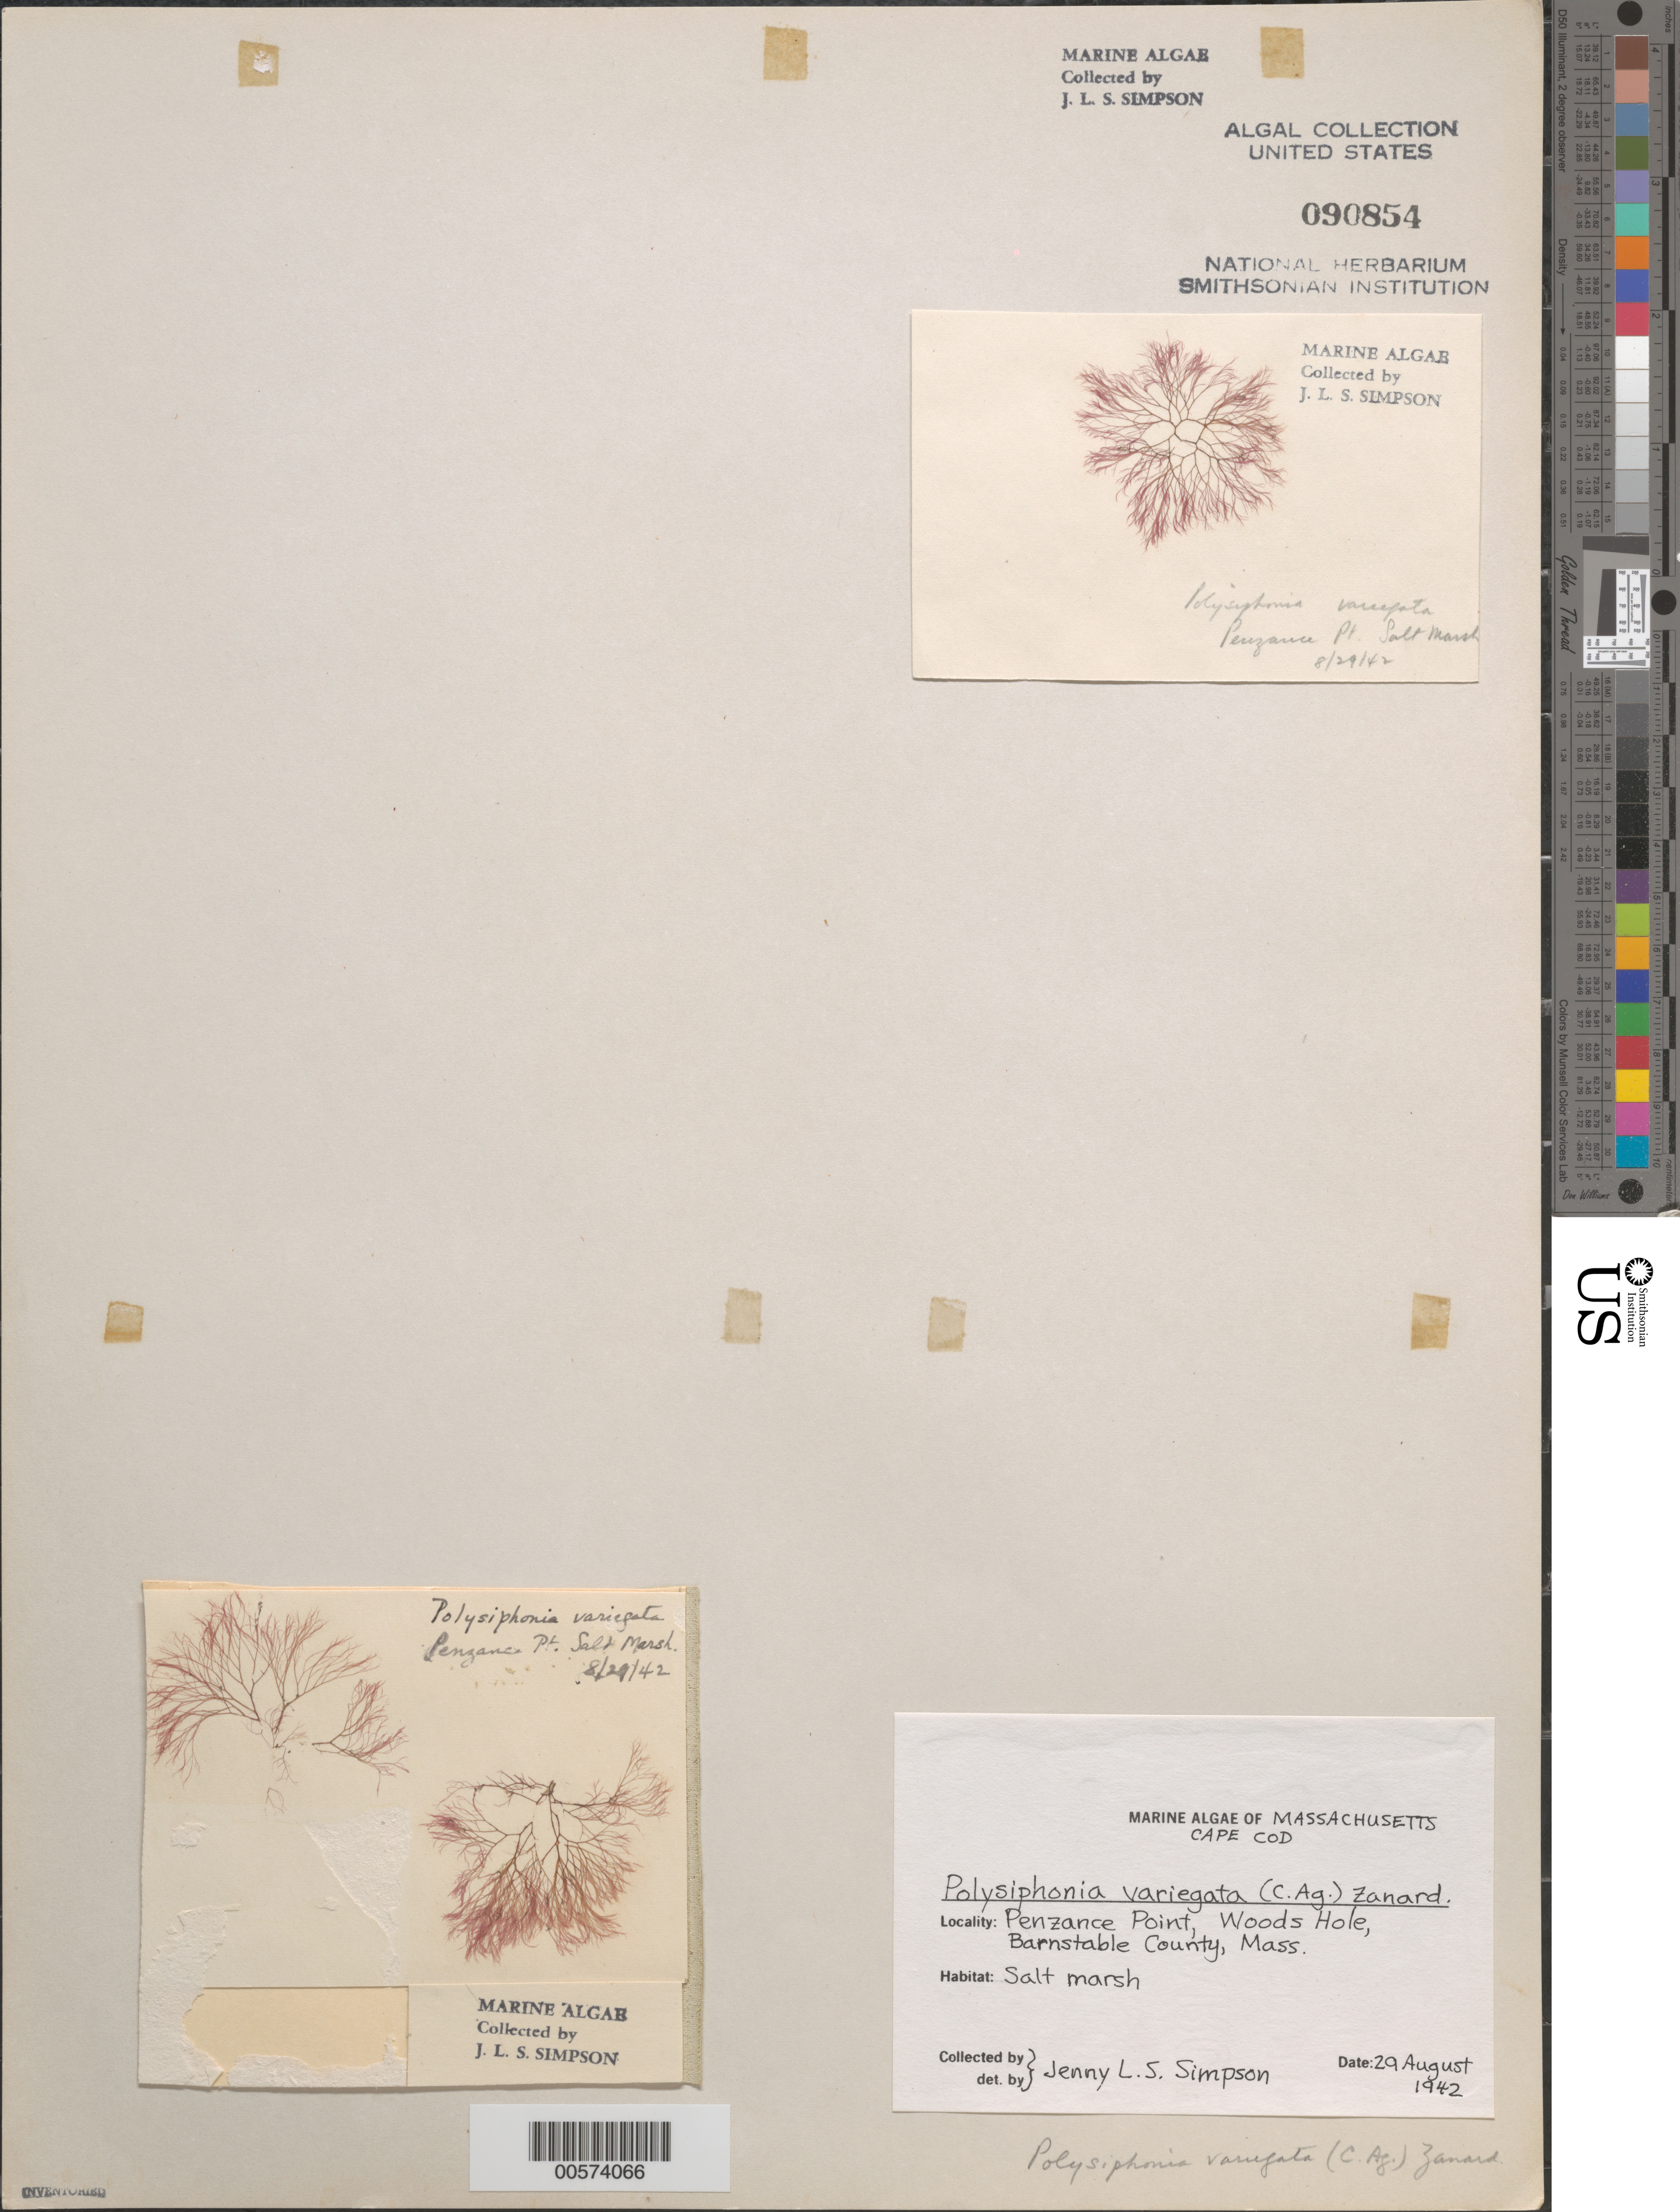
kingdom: Plantae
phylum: Rhodophyta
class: Florideophyceae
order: Ceramiales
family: Rhodomelaceae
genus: Carradoriella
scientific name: Carradoriella denudata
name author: (Dillwyn) Savoie & G.W. Saunders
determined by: Algae name updating Project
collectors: J. Simpson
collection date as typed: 29 Aug 1942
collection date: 1942-08-29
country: United States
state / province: Massachusetts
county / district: Barnstable County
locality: Woods Hole, Penzance Point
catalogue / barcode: US 90854